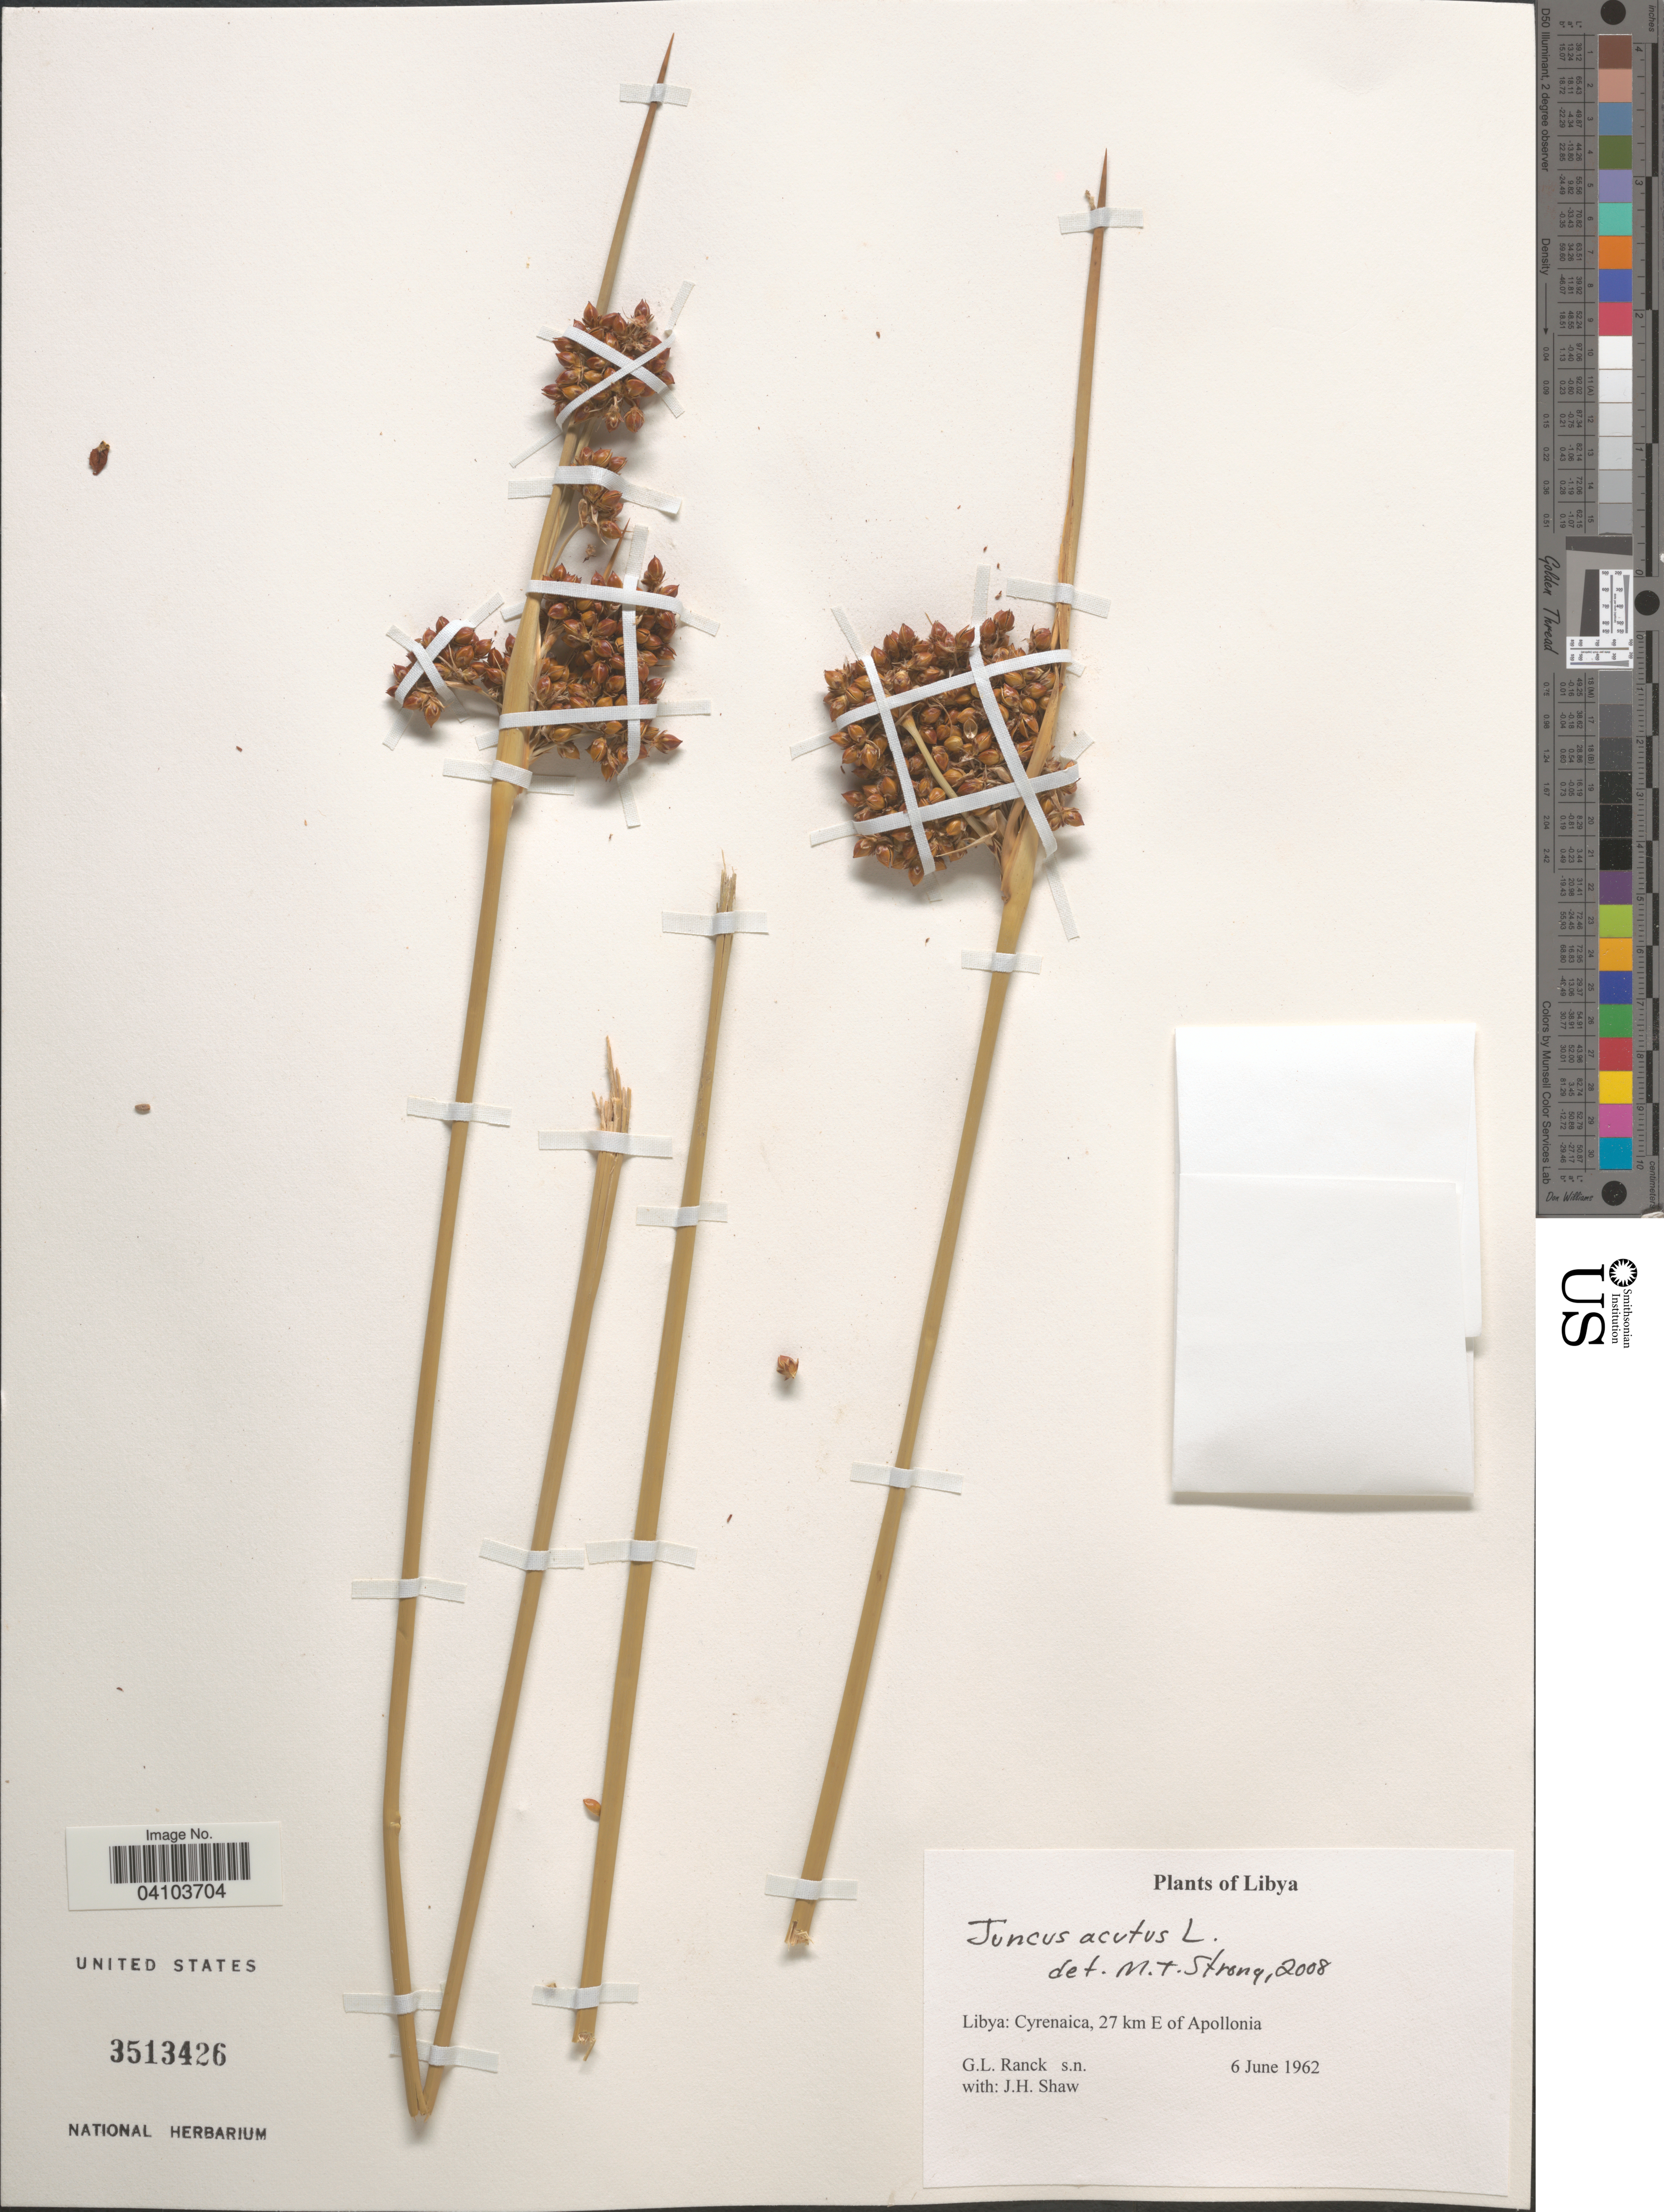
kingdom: Plantae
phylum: Tracheophyta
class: Liliopsida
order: Poales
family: Juncaceae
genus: Juncus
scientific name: Juncus acutus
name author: L.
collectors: G. Ranck & J. H. Shaw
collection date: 1962-06-06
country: Libya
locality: Cyrenaica, 27 km E of Apollonia.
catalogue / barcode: US 3513426